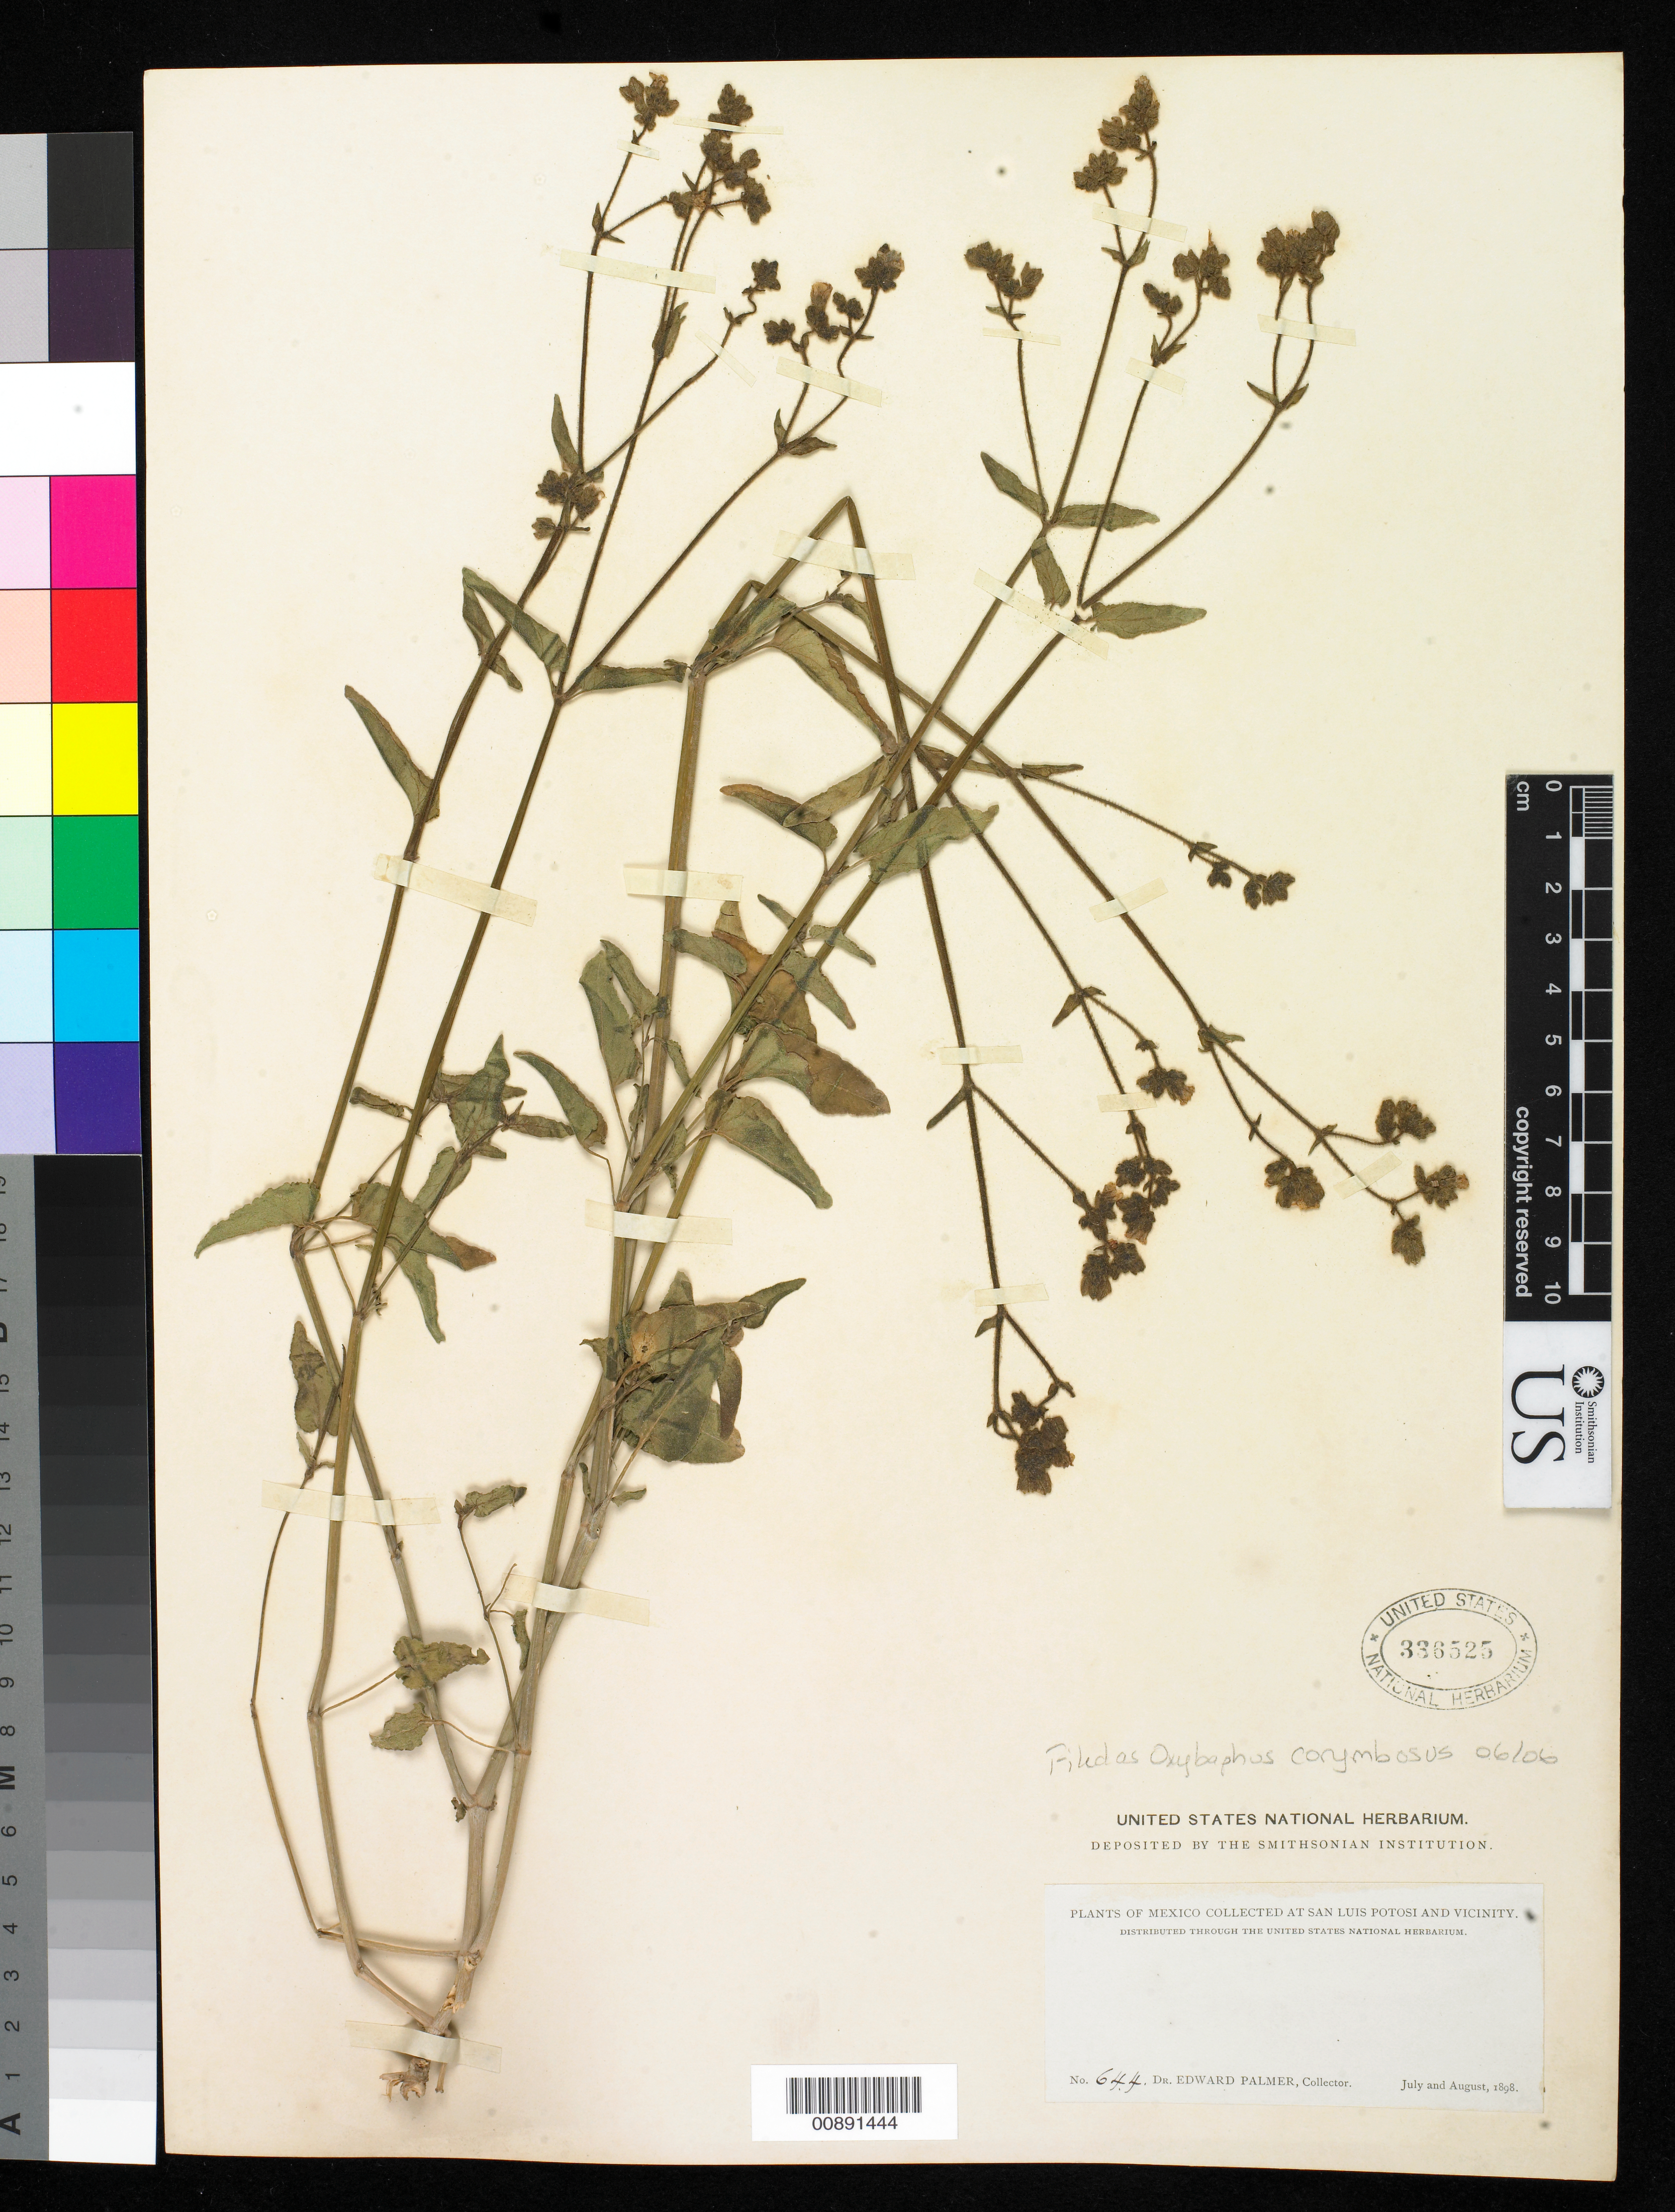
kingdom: Plantae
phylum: Tracheophyta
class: Magnoliopsida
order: Caryophyllales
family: Nyctaginaceae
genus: Mirabilis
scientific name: Mirabilis glabrifolia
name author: (Ort.) I.M. Johnst.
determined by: Strong, Mark T., (BOT), Smithsonian Institution - National Museum of Natural History (UNITED STATES)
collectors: E. Palmer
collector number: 644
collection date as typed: Jul 1898 to -- Aug 1898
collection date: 1898-07/1898-08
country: Mexico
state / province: San Luis Potosí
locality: San Luis Potosí and vicinity.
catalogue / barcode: US 336525